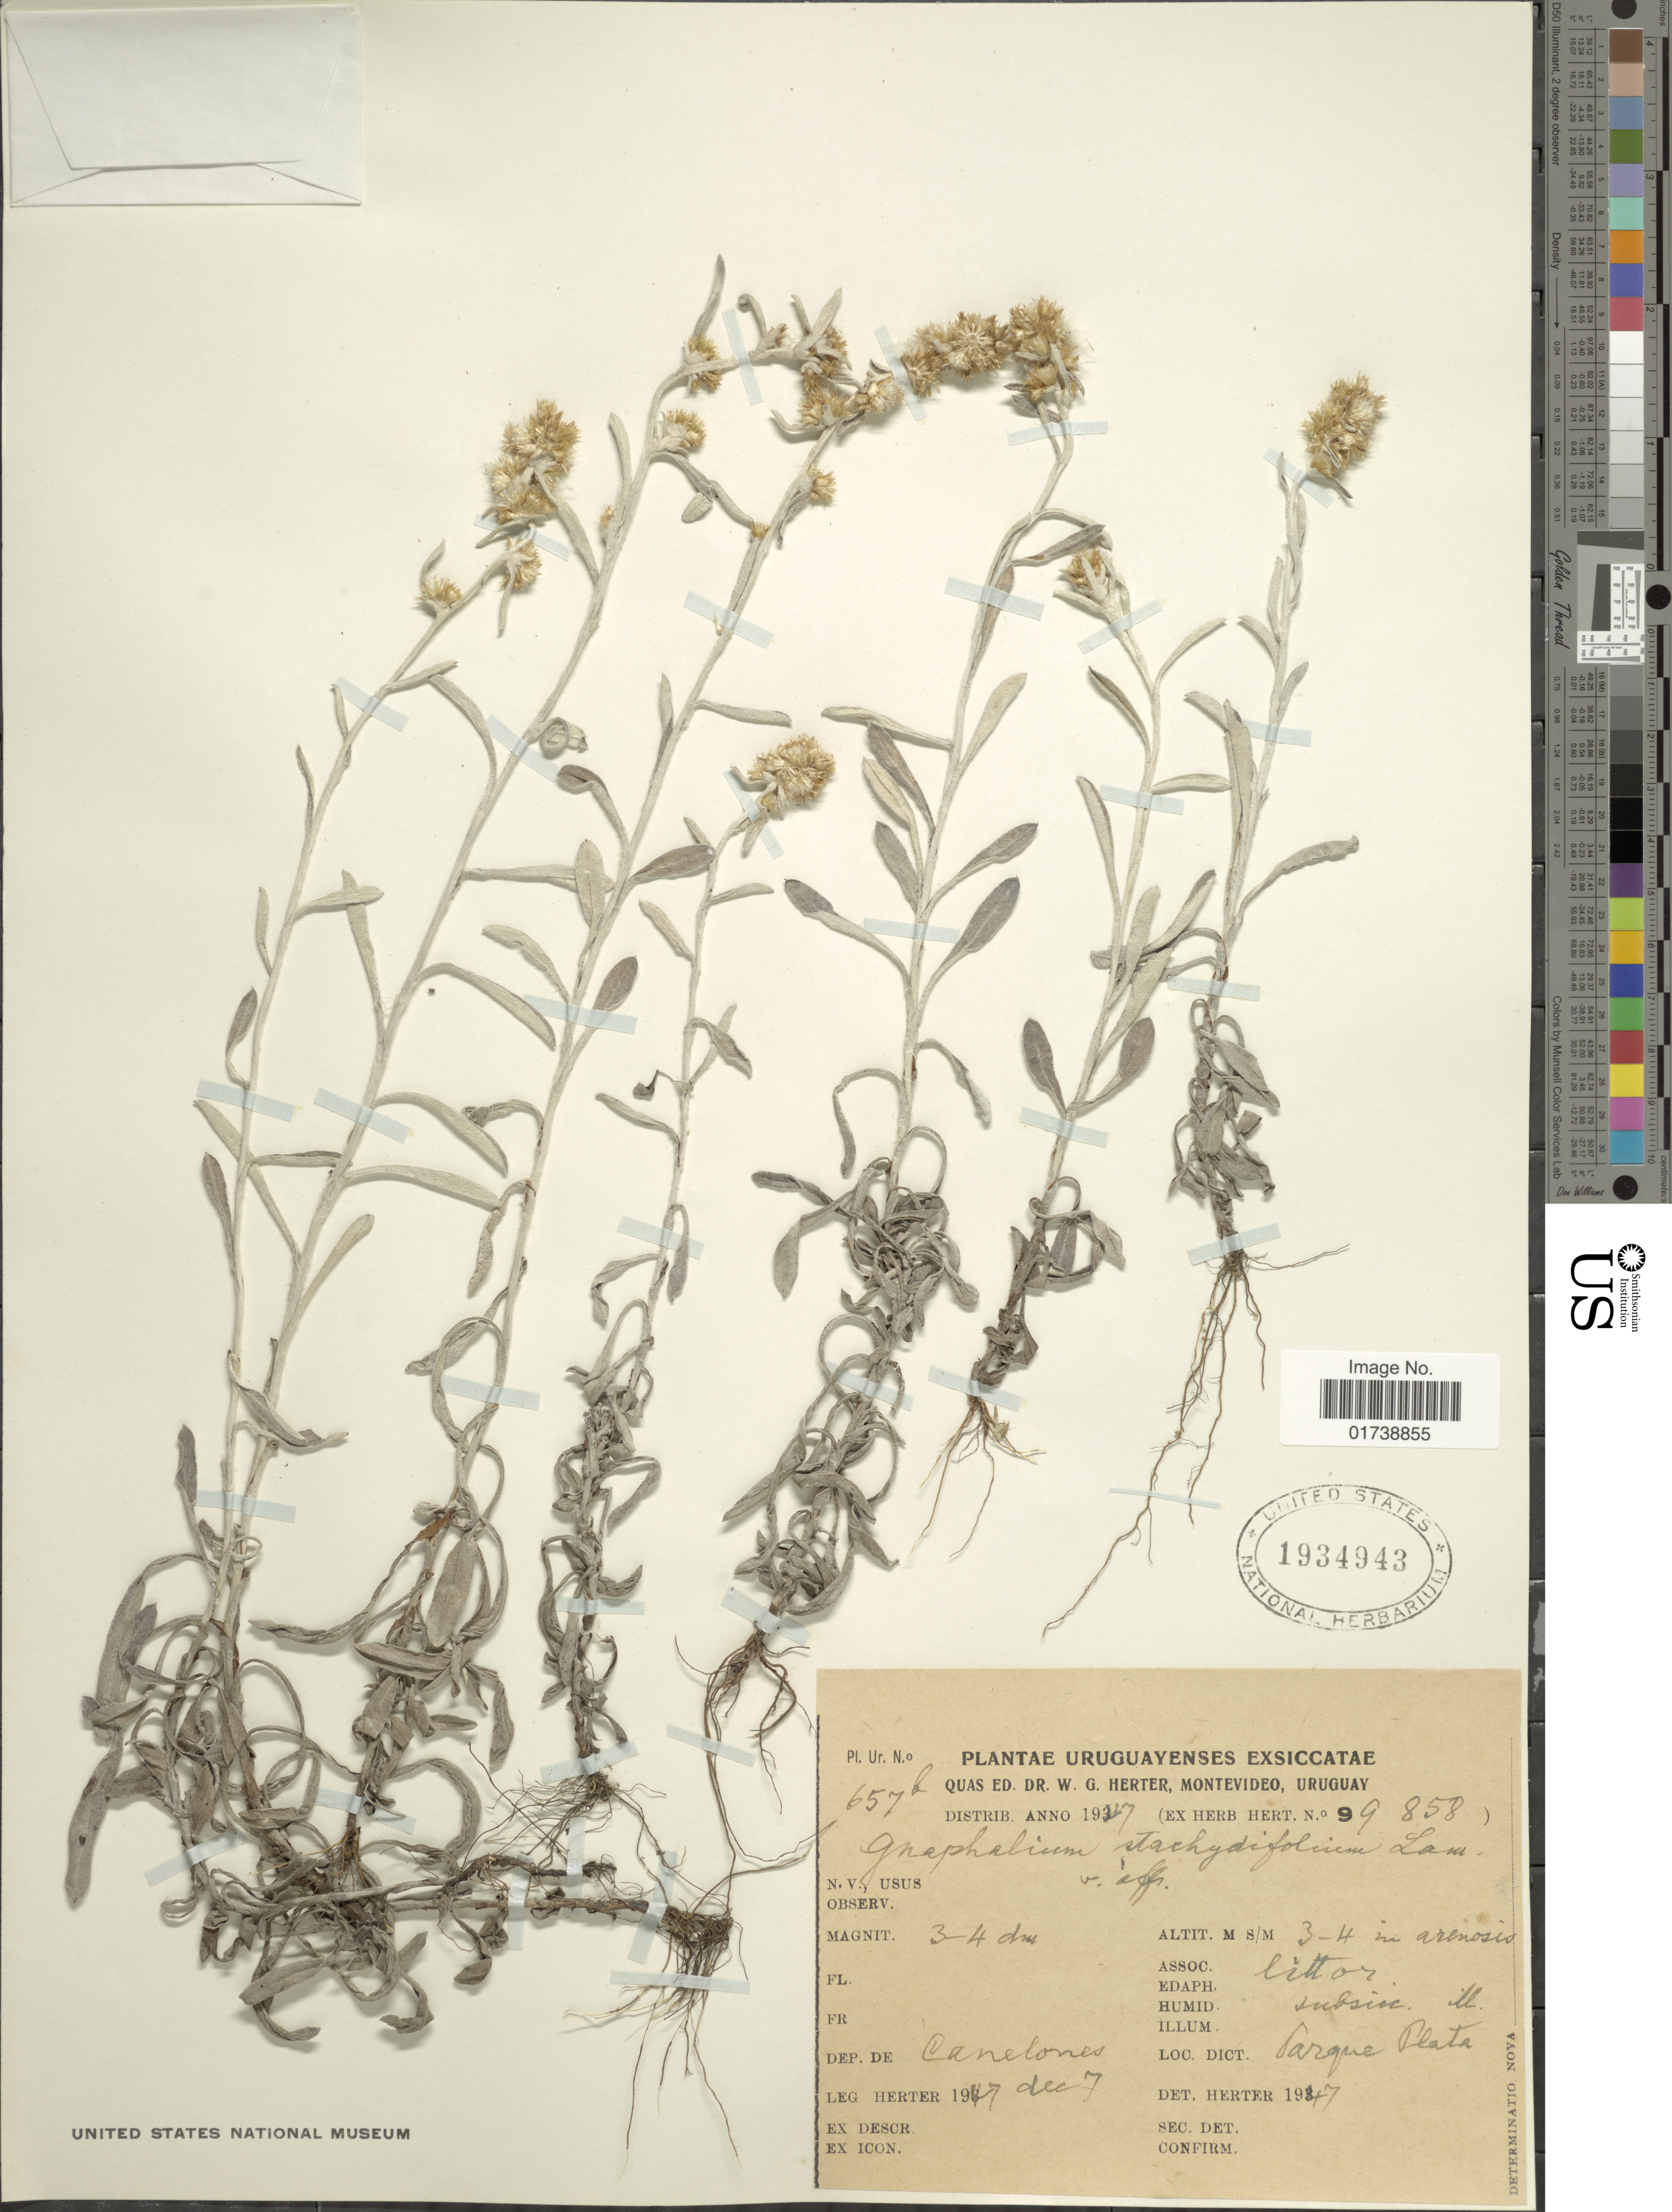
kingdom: Plantae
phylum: Tracheophyta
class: Magnoliopsida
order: Asterales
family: Asteraceae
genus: Gamochaeta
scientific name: Gamochaeta stachydifolia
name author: (Lam.) Cabrera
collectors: W. G. Herter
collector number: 657b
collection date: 1947-12-07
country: Uruguay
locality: Parque Plata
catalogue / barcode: US 1934943